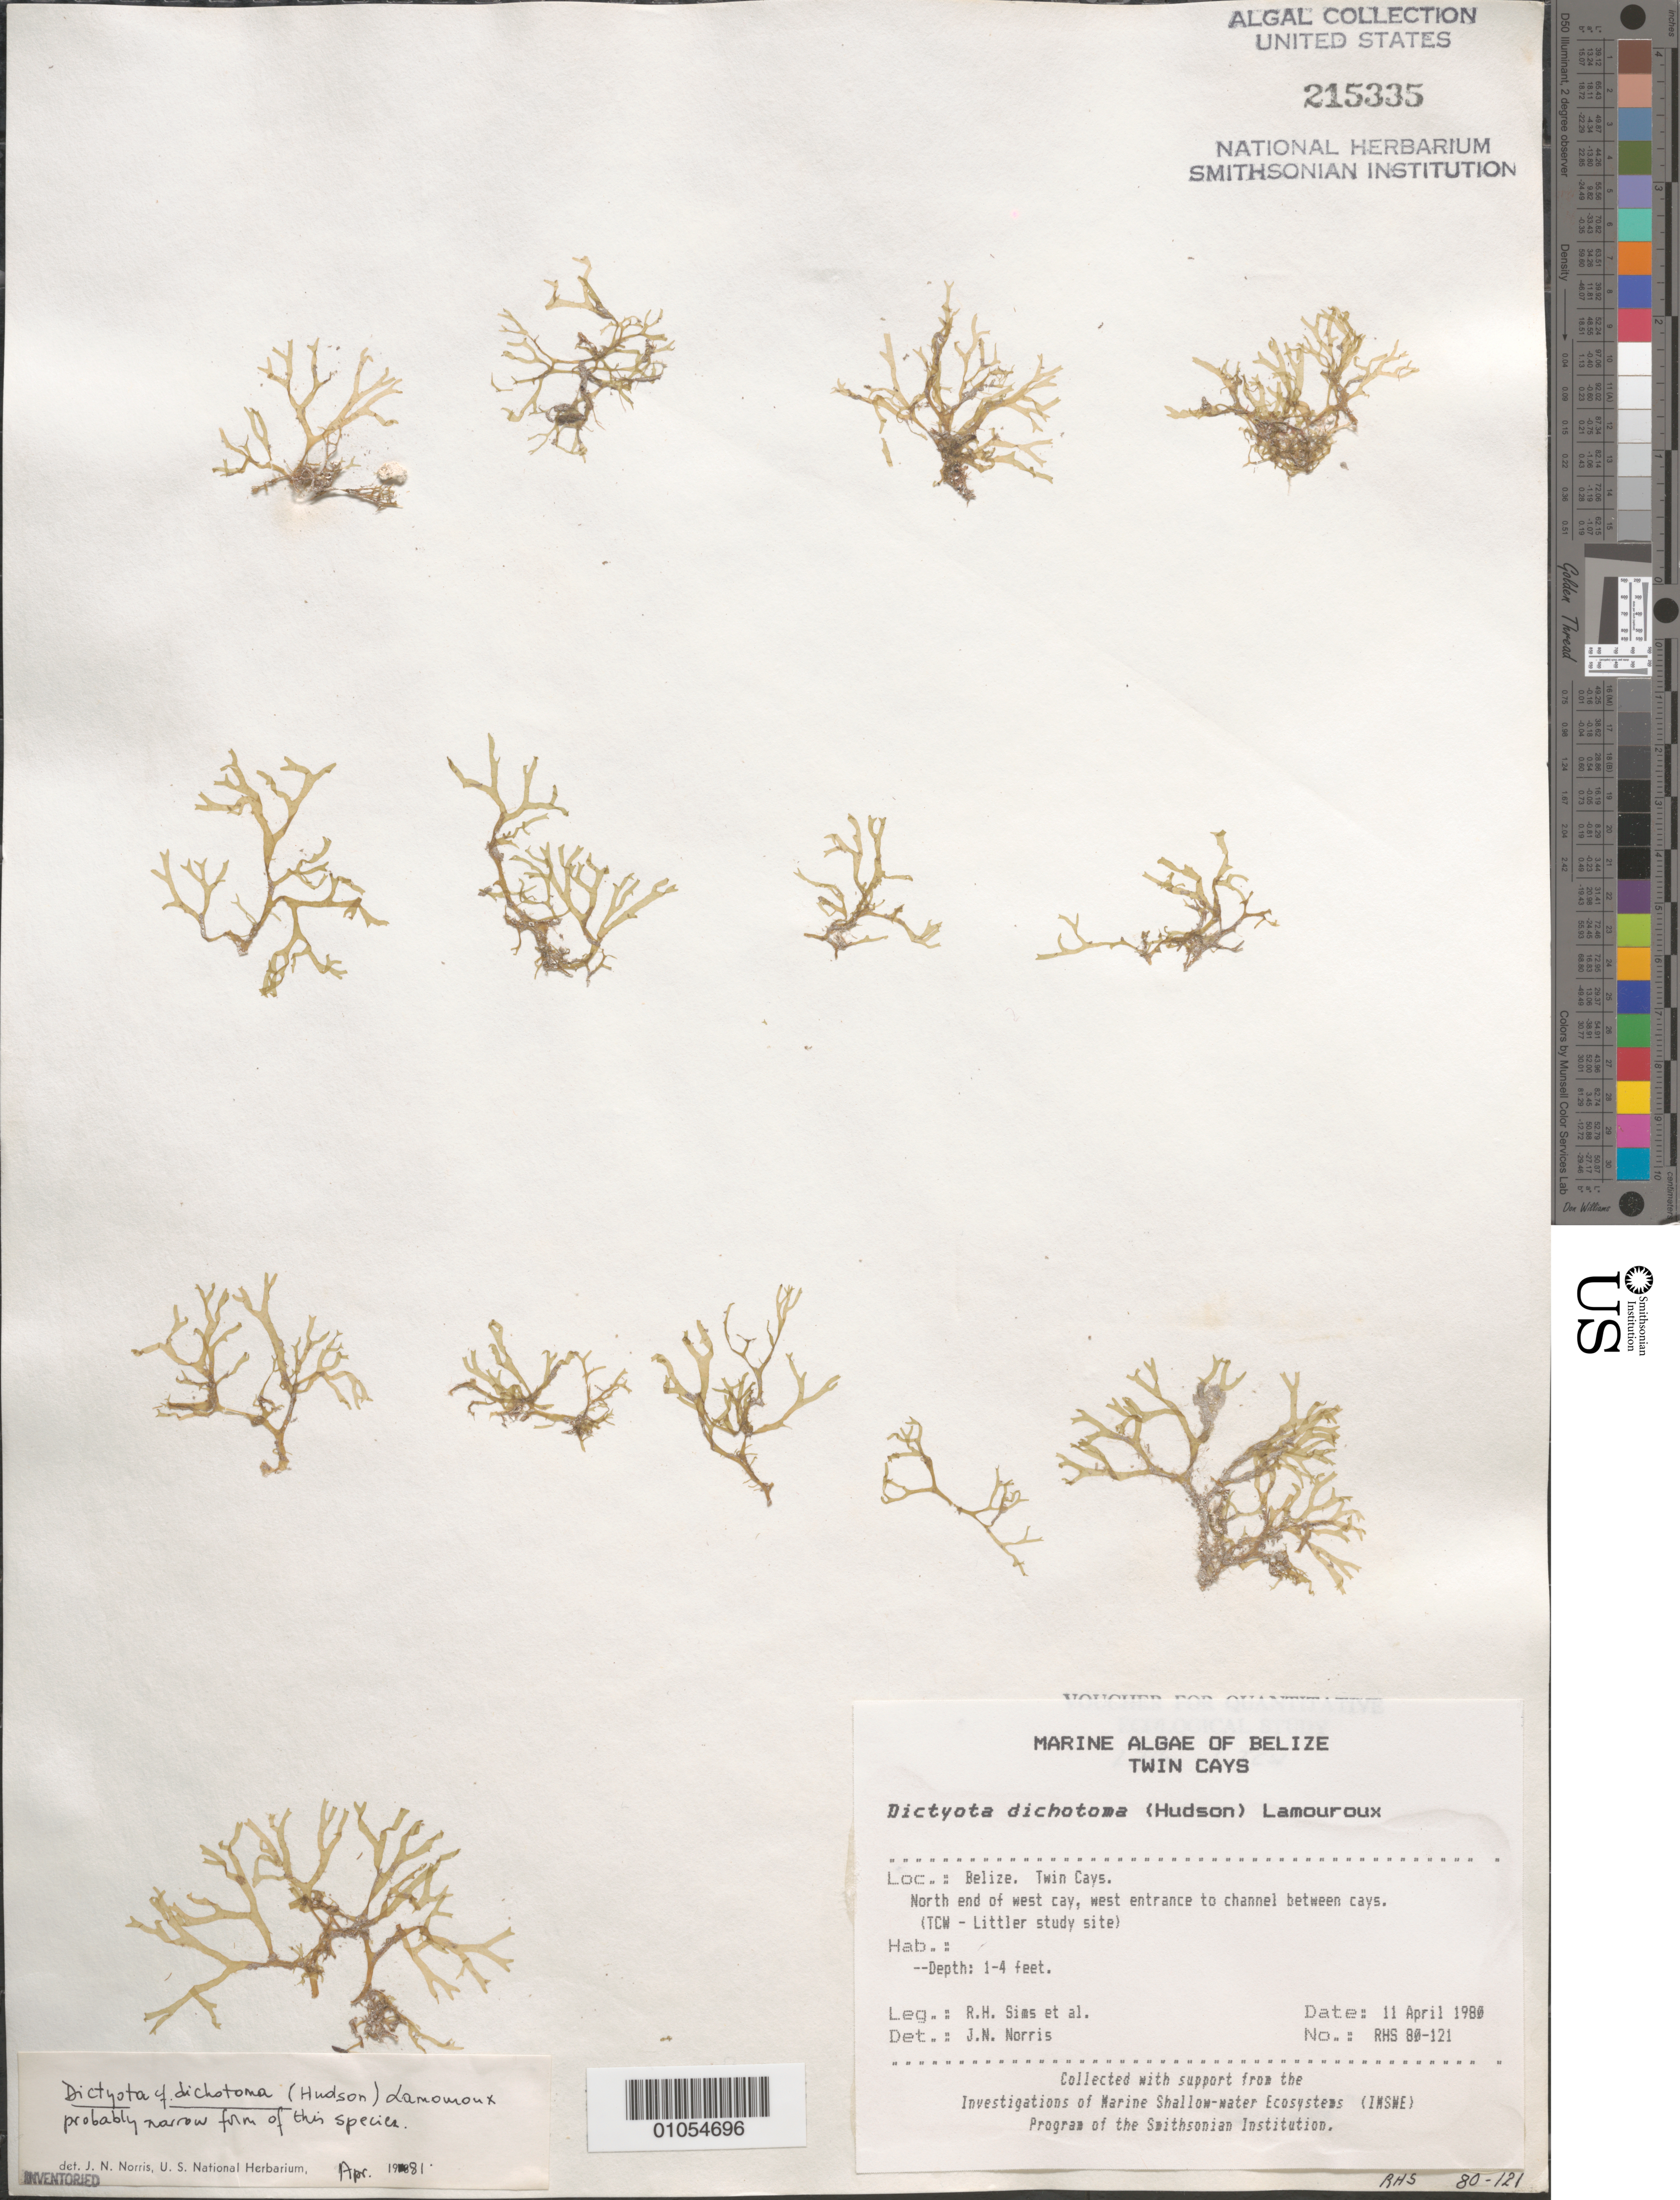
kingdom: Chromista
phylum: Ochrophyta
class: Phaeophyceae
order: Dictyotales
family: Dictyotaceae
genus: Dictyota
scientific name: Dictyota dichotoma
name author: (Huds.) J.V.Lamouroux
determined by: Norris, James N.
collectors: R. H. Sims & et al.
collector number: RHS 80-121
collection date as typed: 11 Apr 1980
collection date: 1980-04-11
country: Belize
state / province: Stann Creek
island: Twin Cays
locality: North end of west cay, west entrance to channel between Twin Cays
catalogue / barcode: US 215335